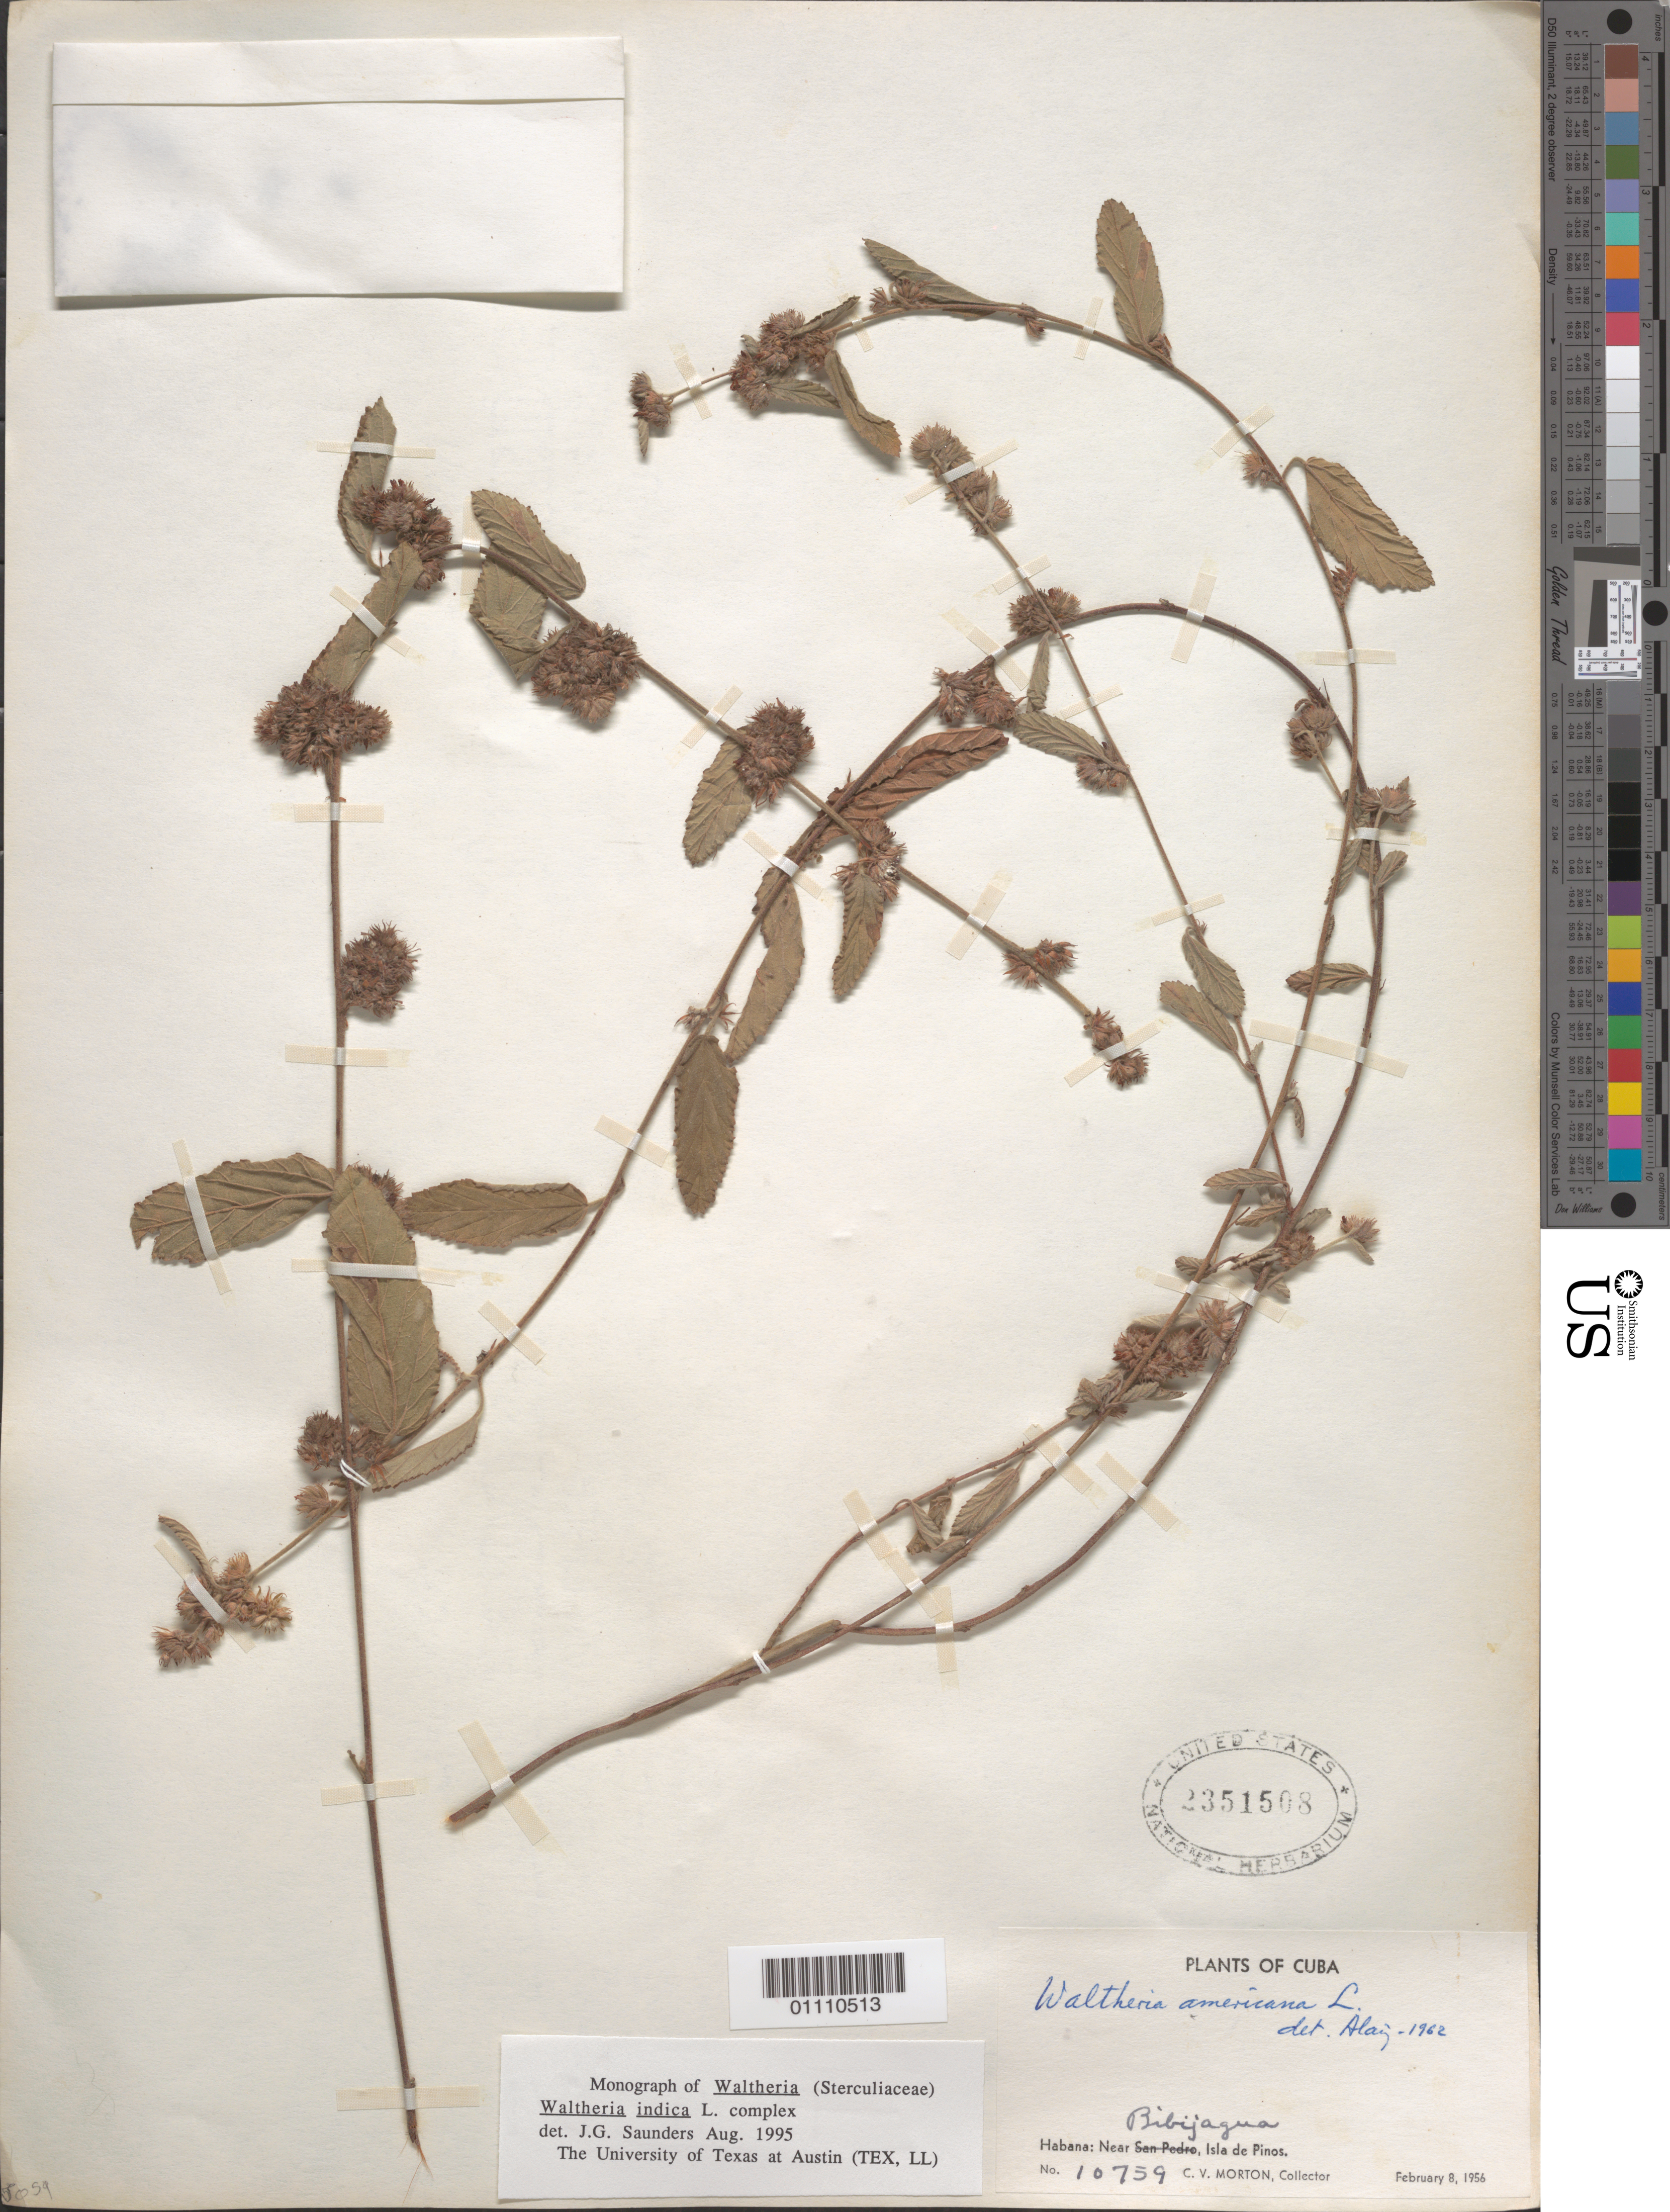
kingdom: Plantae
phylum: Tracheophyta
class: Magnoliopsida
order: Malvales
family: Malvaceae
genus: Waltheria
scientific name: Waltheria indica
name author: L.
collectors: C. V. Morton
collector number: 10759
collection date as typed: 08 Feb 1956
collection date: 1956-02-08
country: Cuba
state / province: Isla de La Juventud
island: Isla de la Juventud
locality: Isle of Pines, Near Bibijagua, Isla de Pinos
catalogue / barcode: US 2351508